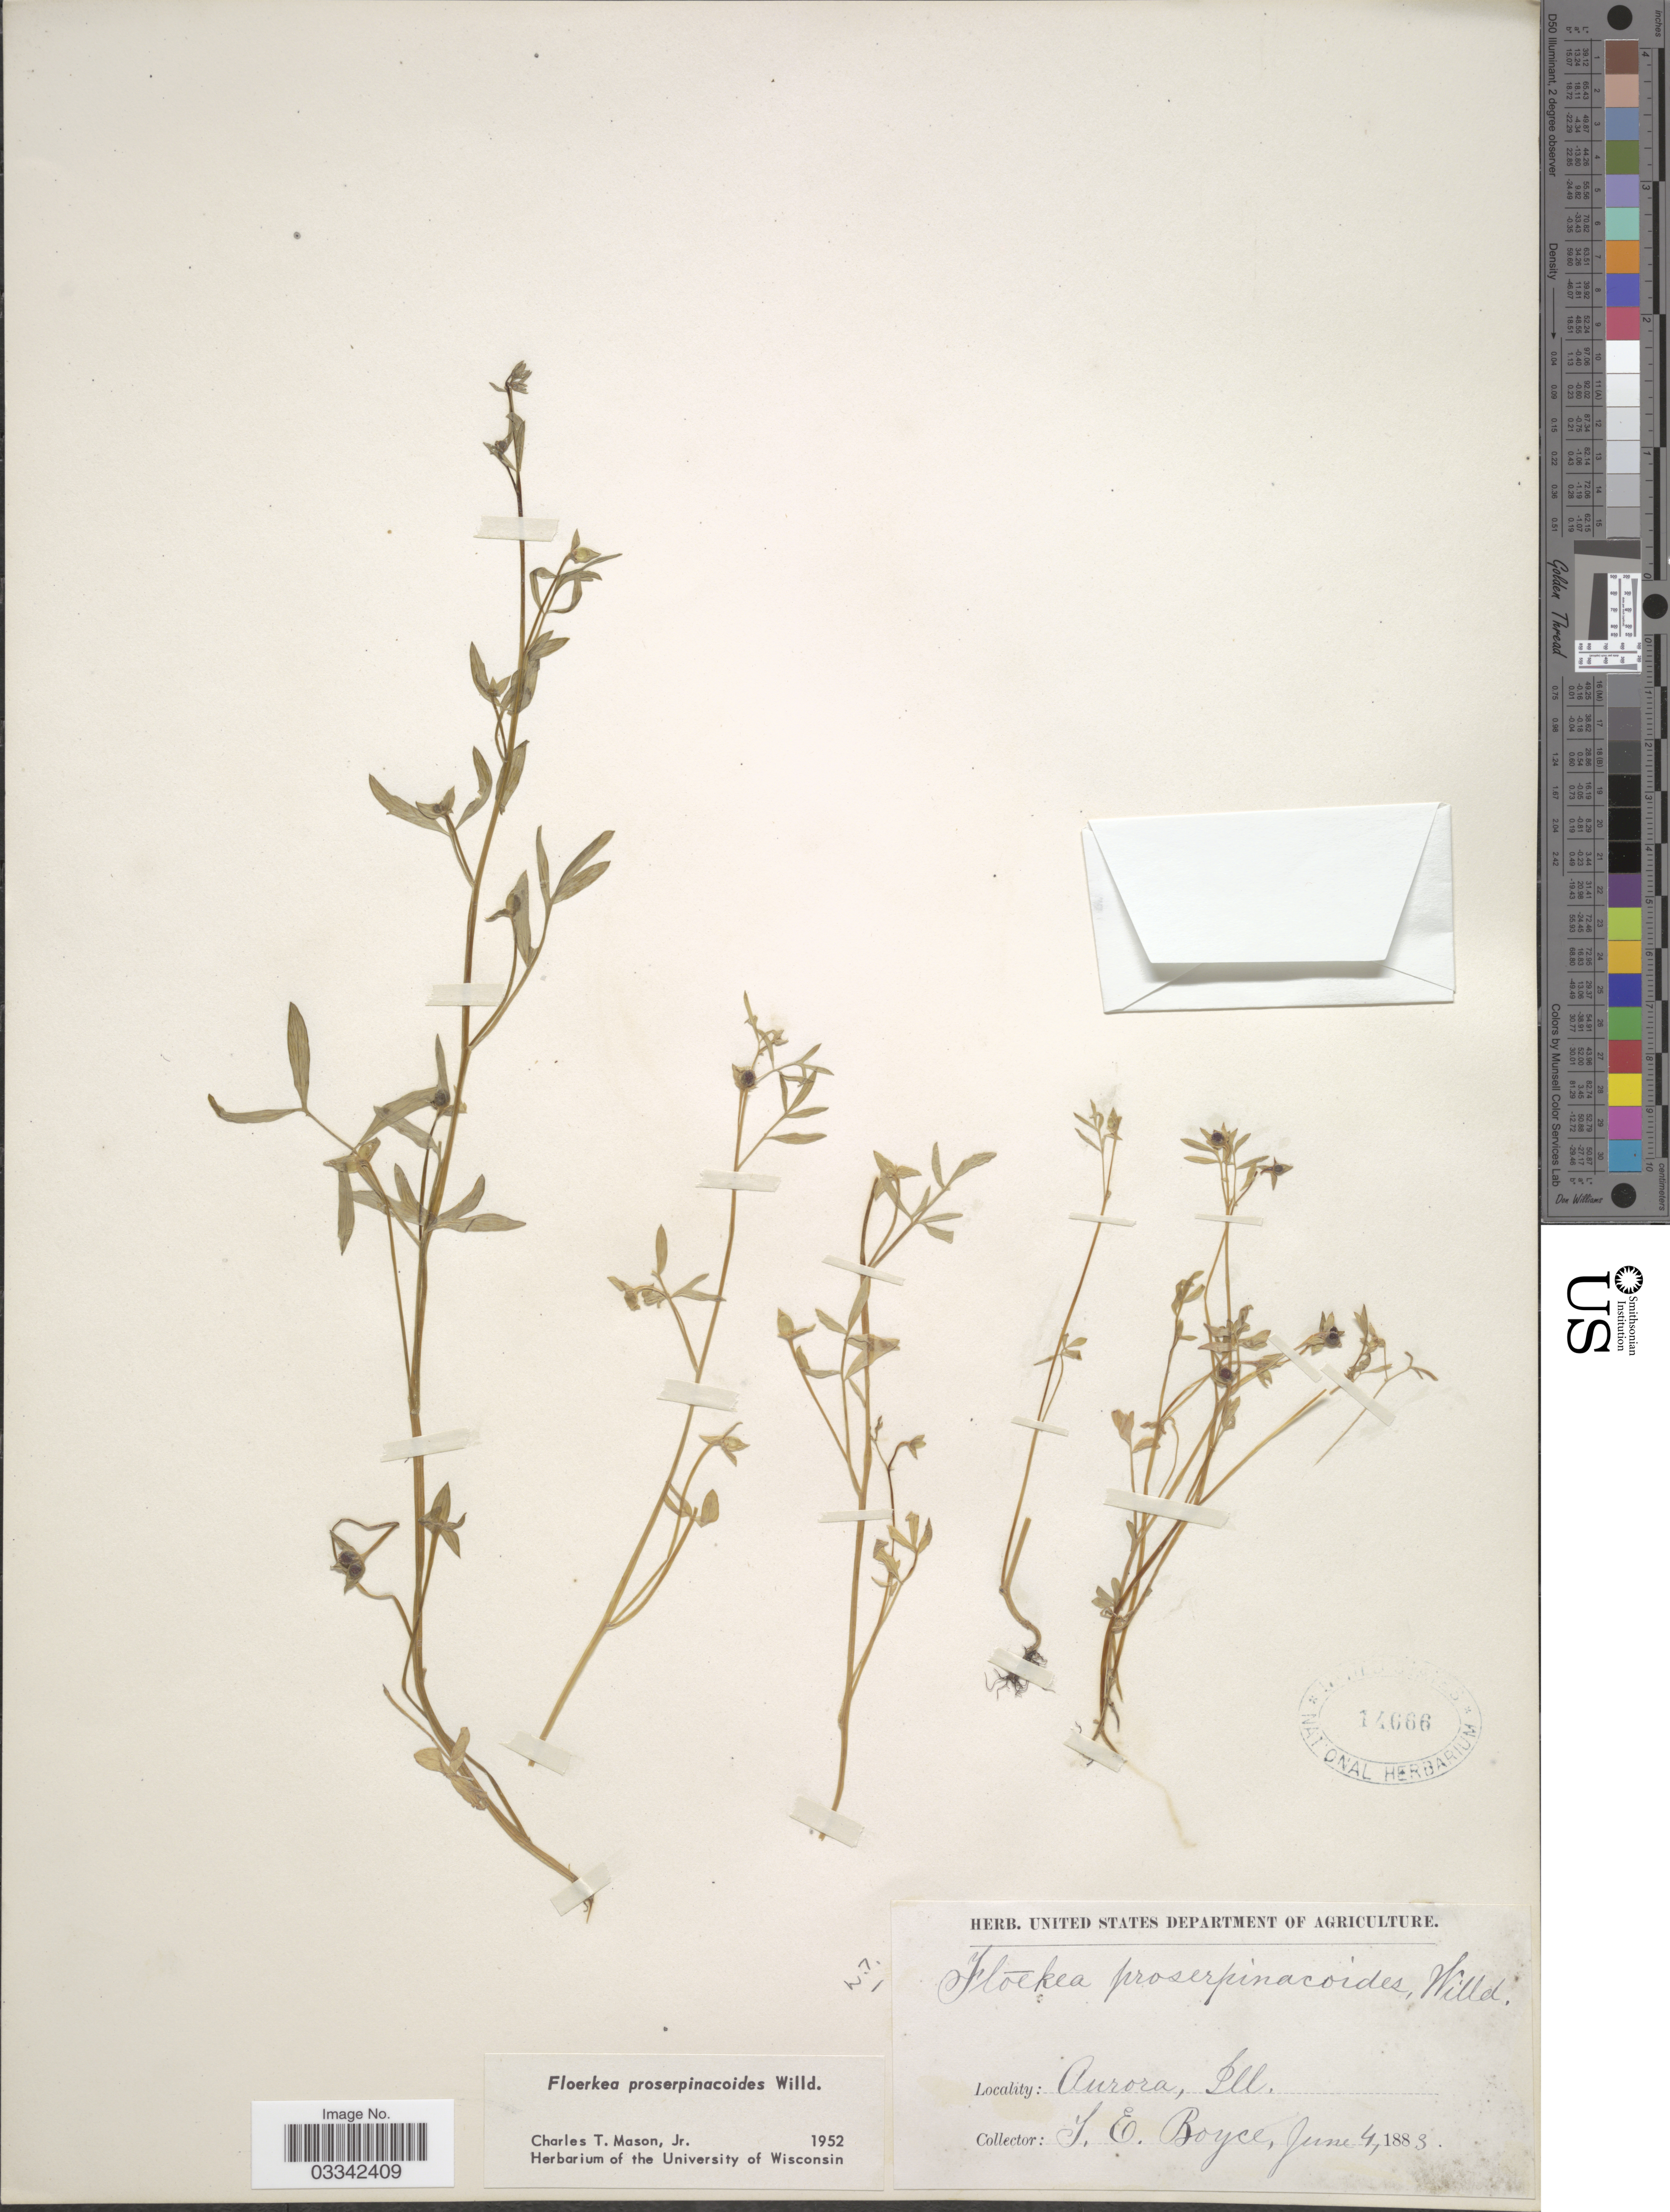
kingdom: Plantae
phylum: Tracheophyta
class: Magnoliopsida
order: Brassicales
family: Limnanthaceae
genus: Floerkea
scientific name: Floerkea proserpinacoides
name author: Willd.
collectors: Y. Boyce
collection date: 1883-06-04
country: United States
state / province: Illinois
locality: Aurora.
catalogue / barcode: US 14666